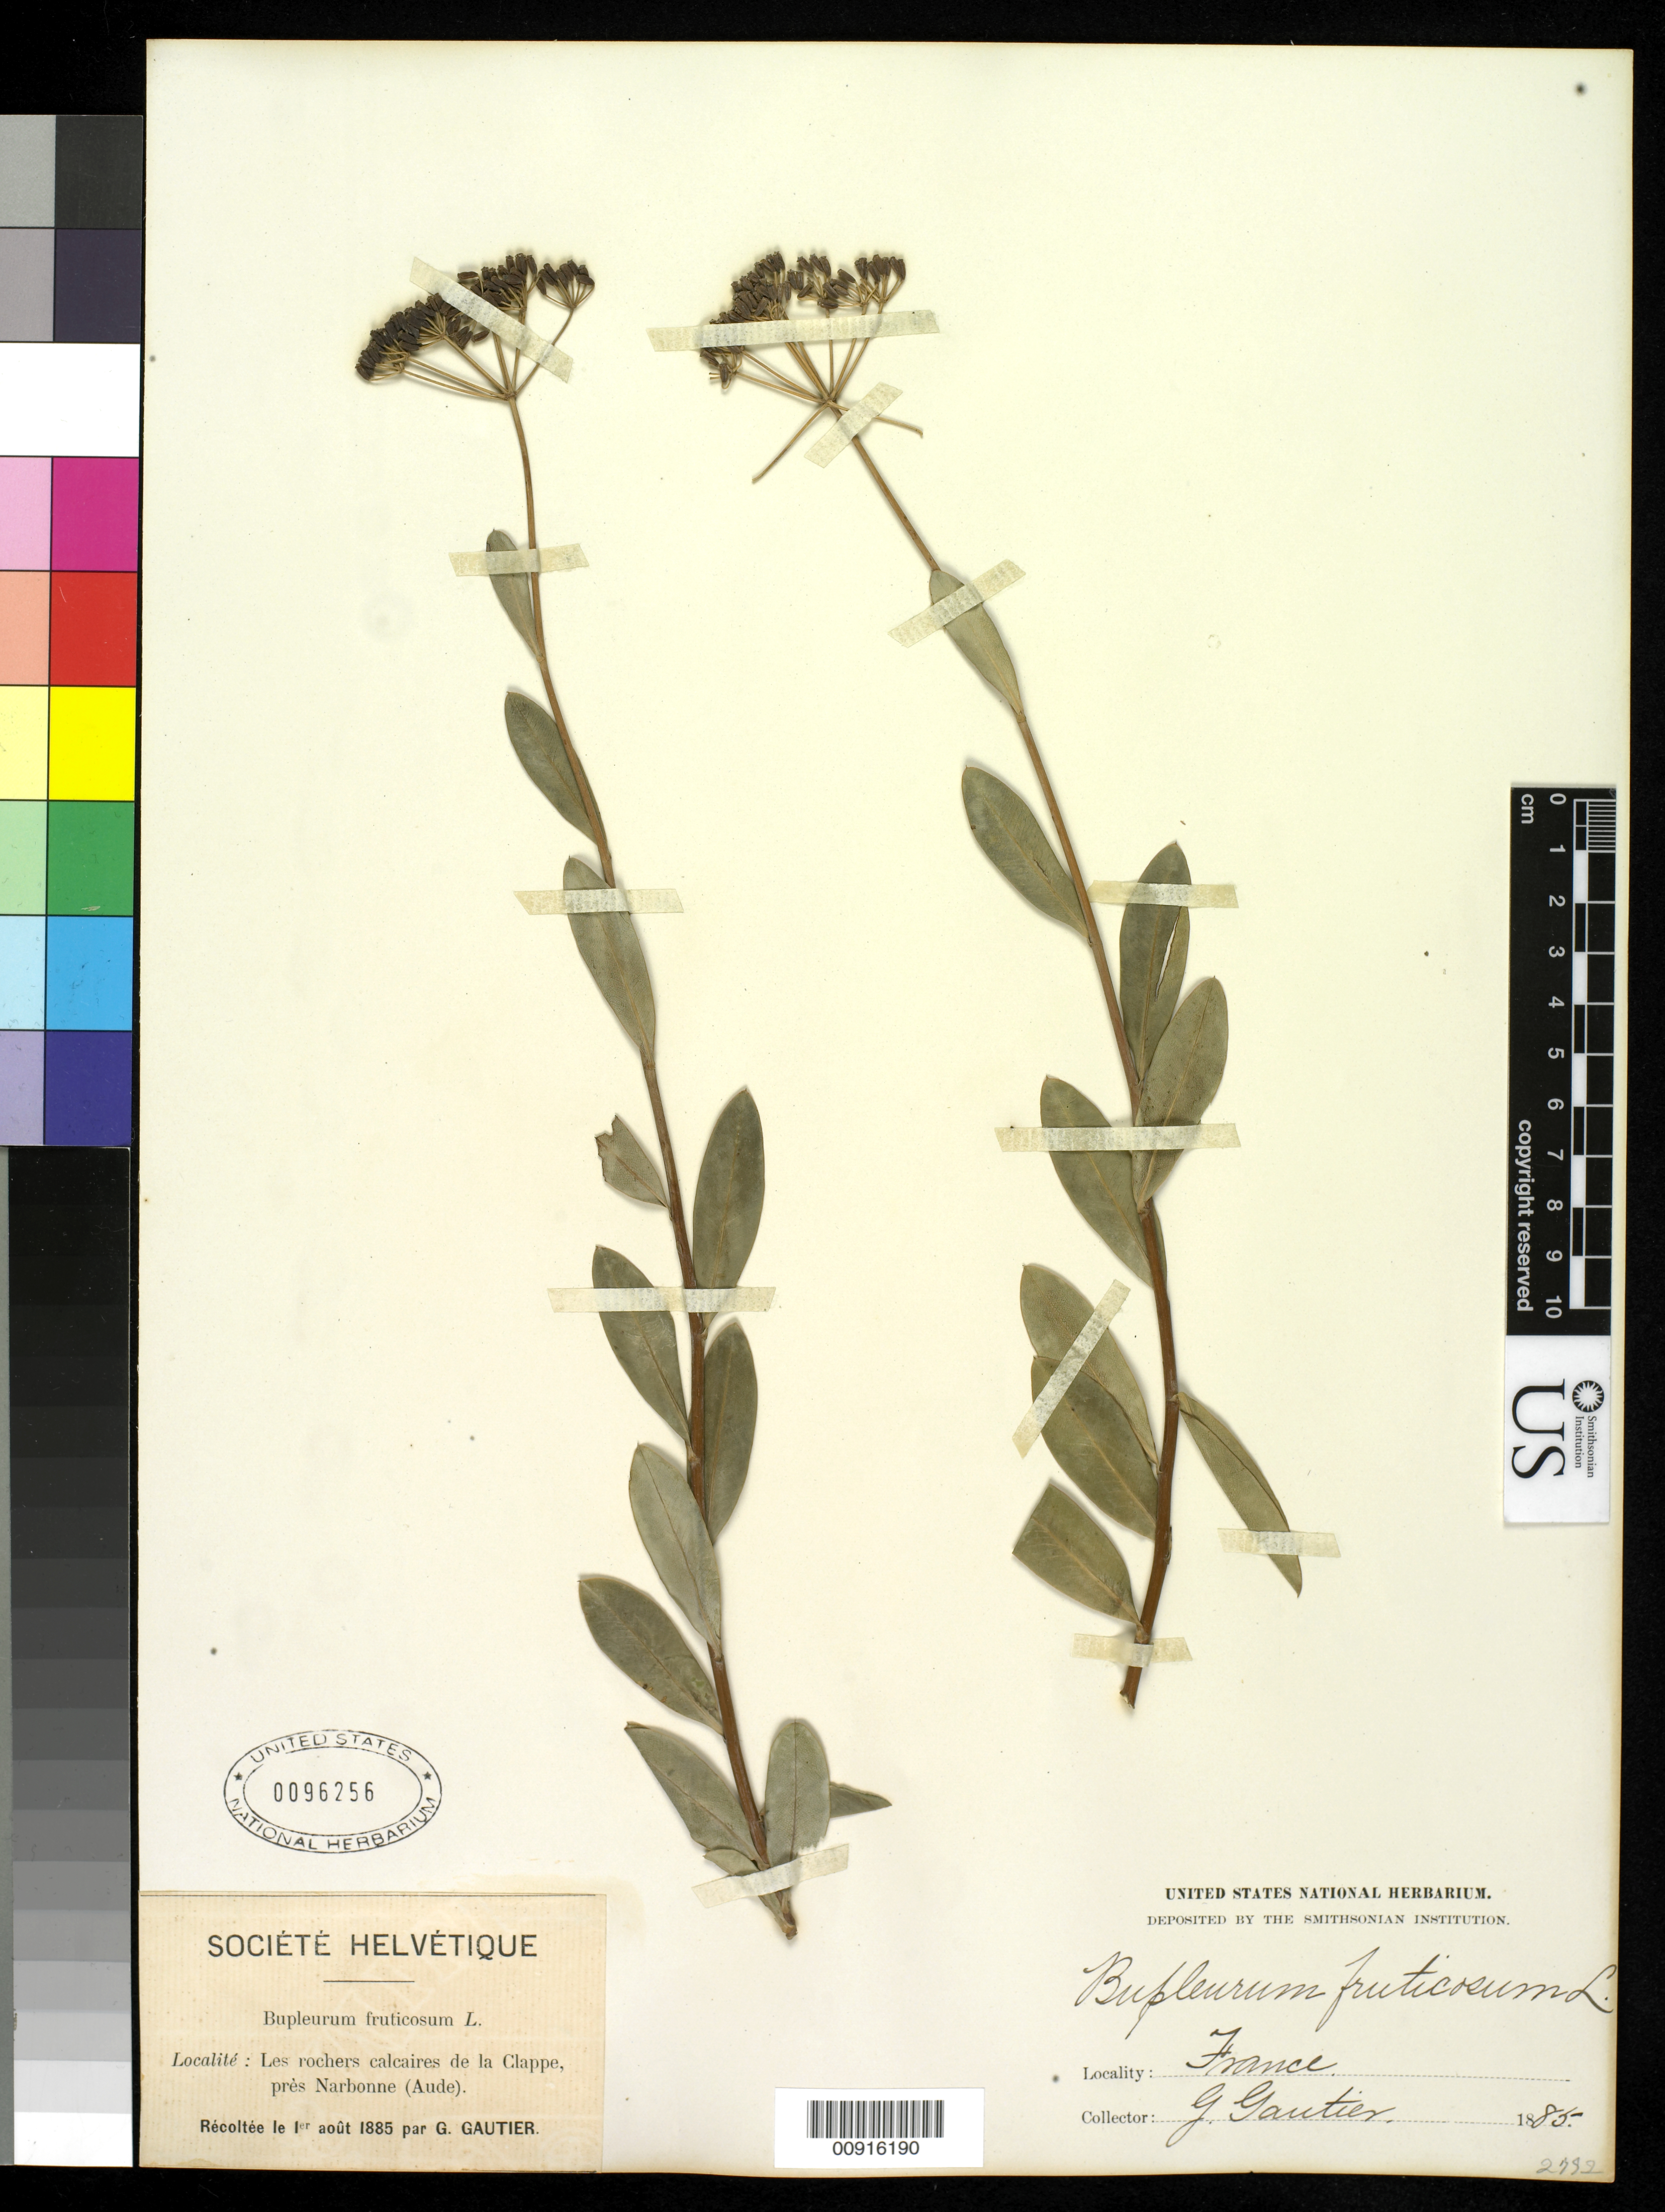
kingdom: Plantae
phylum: Tracheophyta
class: Magnoliopsida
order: Apiales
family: Apiaceae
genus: Bupleurum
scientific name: Bupleurum fruticosum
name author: L.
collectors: G. Gautier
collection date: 1885-08-01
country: France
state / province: Occitanie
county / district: Aude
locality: Narbonne Les rochers calcaires de la Clappe, pres Narbonne (Aude)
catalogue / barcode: US 96256